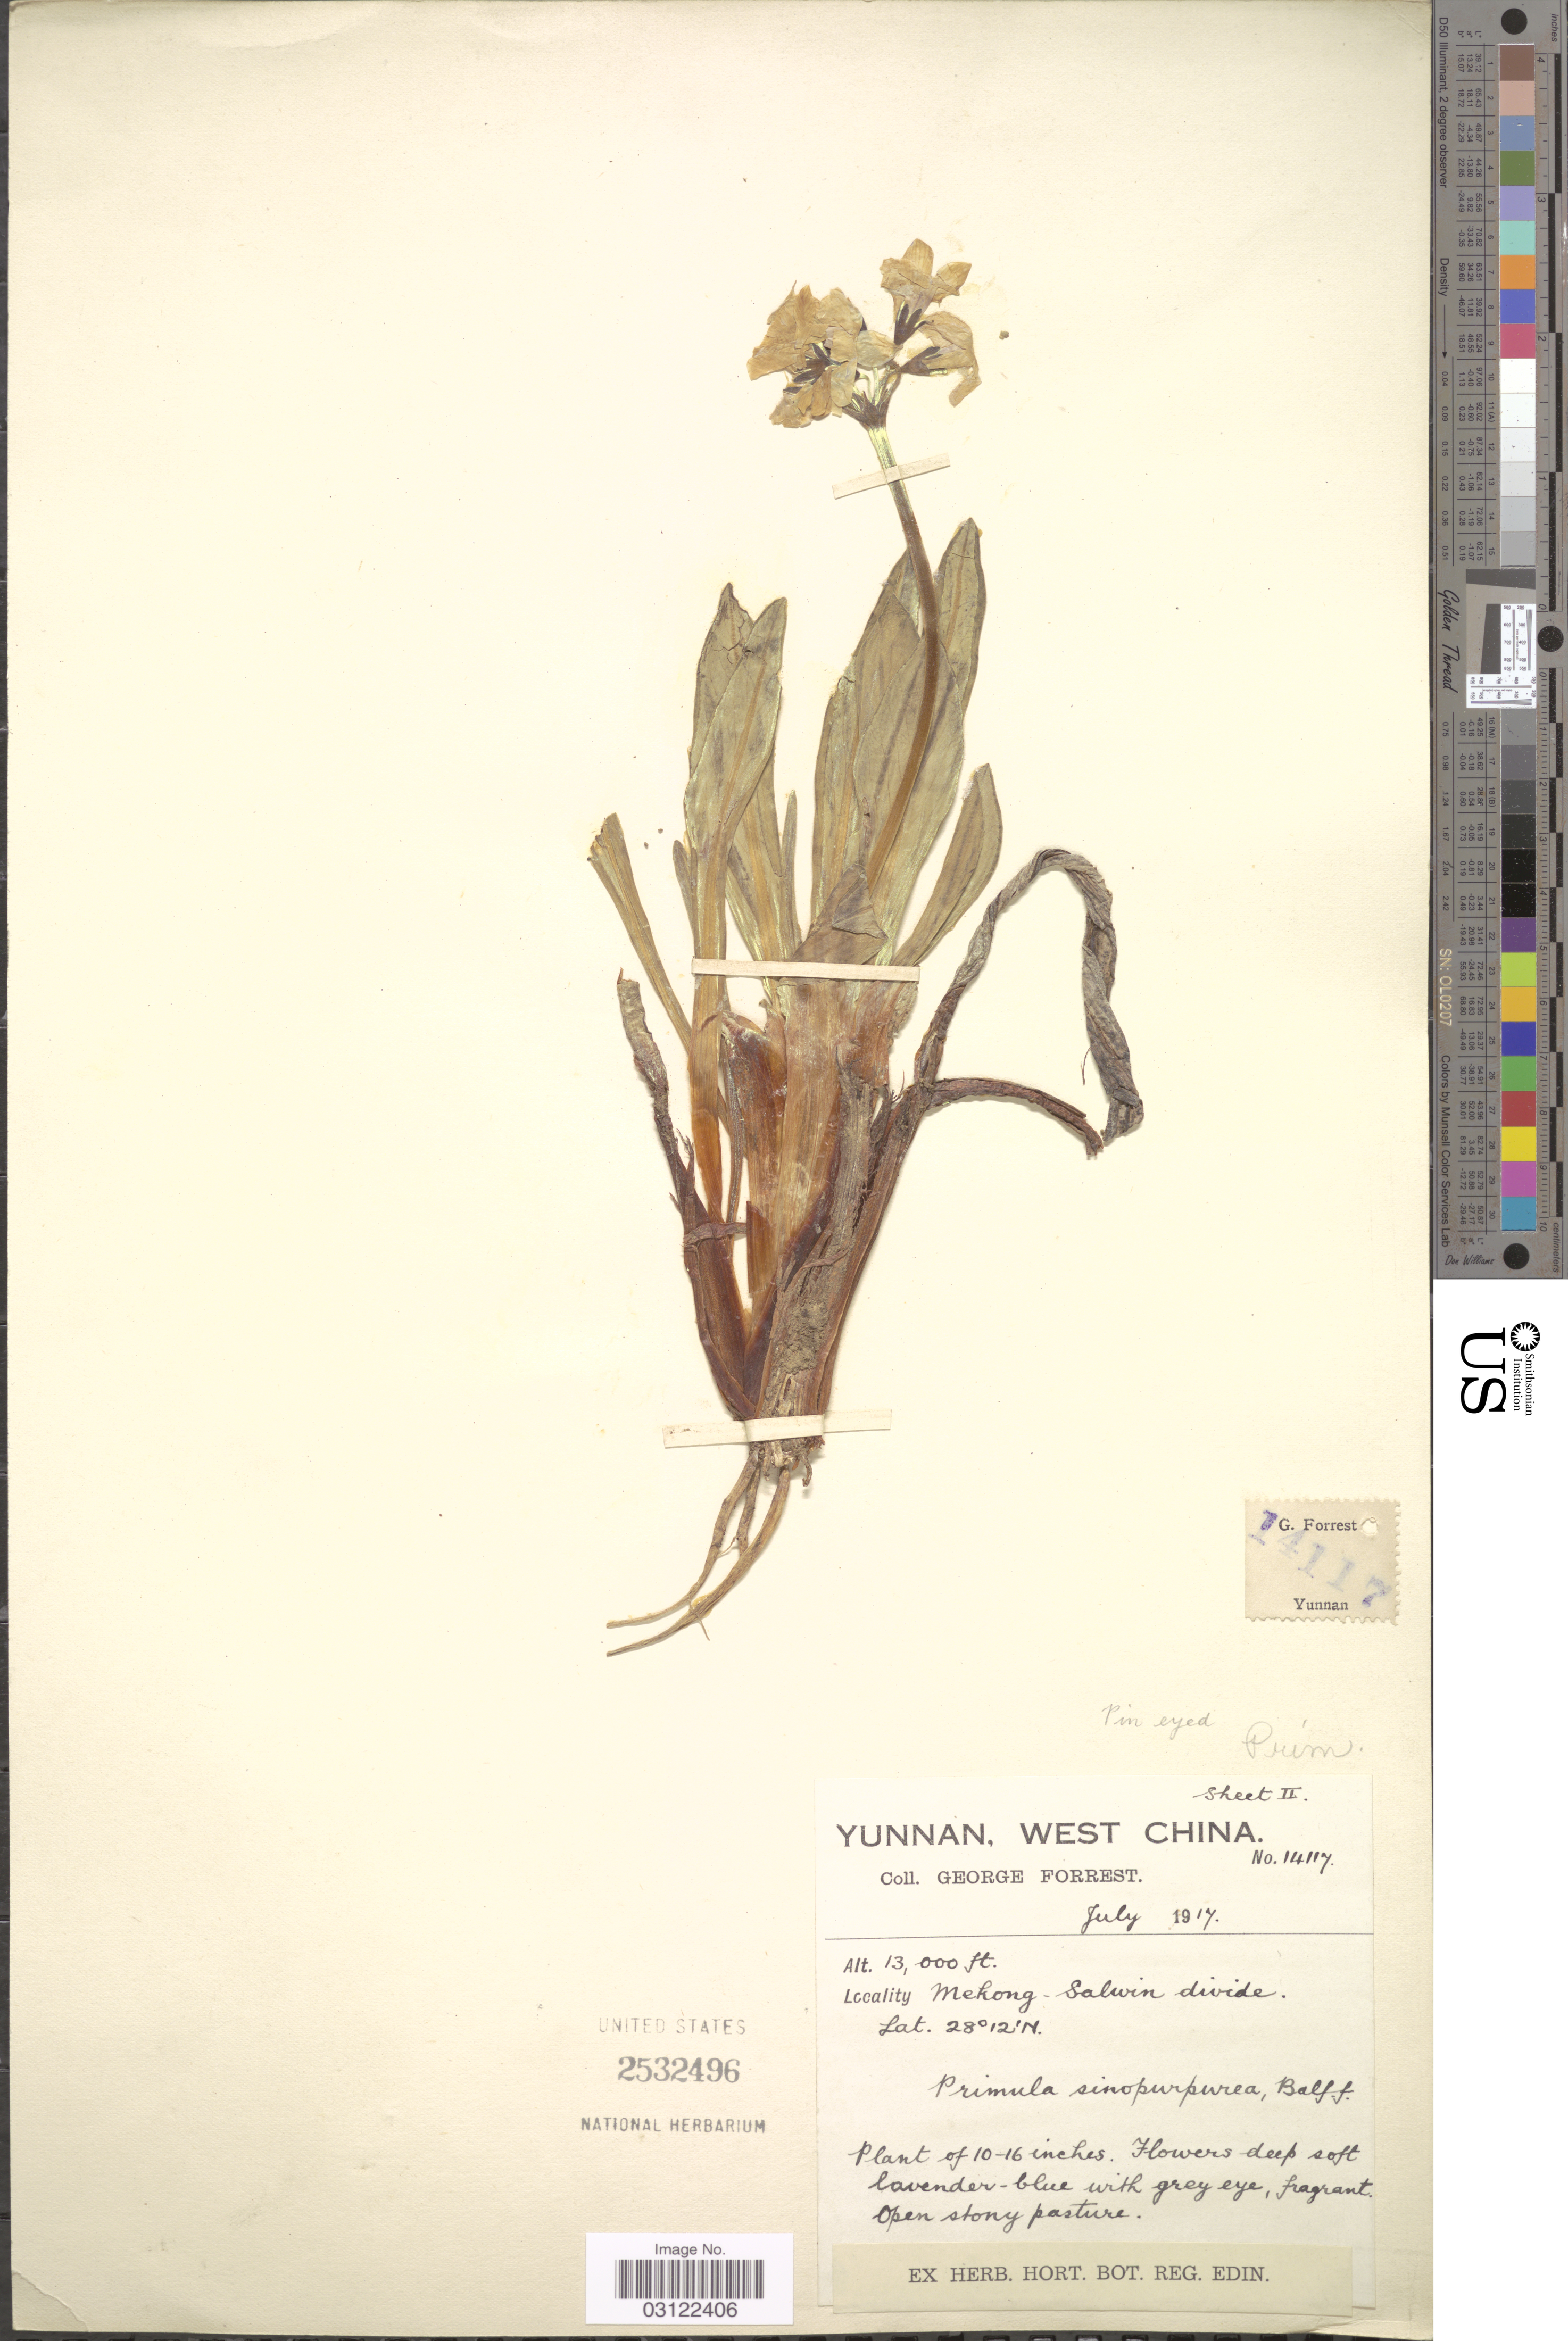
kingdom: Plantae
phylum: Tracheophyta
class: Magnoliopsida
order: Ericales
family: Primulaceae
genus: Primula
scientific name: Primula sinopurpurea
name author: Balf. f. ex Hutch.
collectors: G. Forrest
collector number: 14117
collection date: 1917-07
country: China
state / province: Yunnan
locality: West China. Mekong-Salwin divide.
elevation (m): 3962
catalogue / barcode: US 2532496